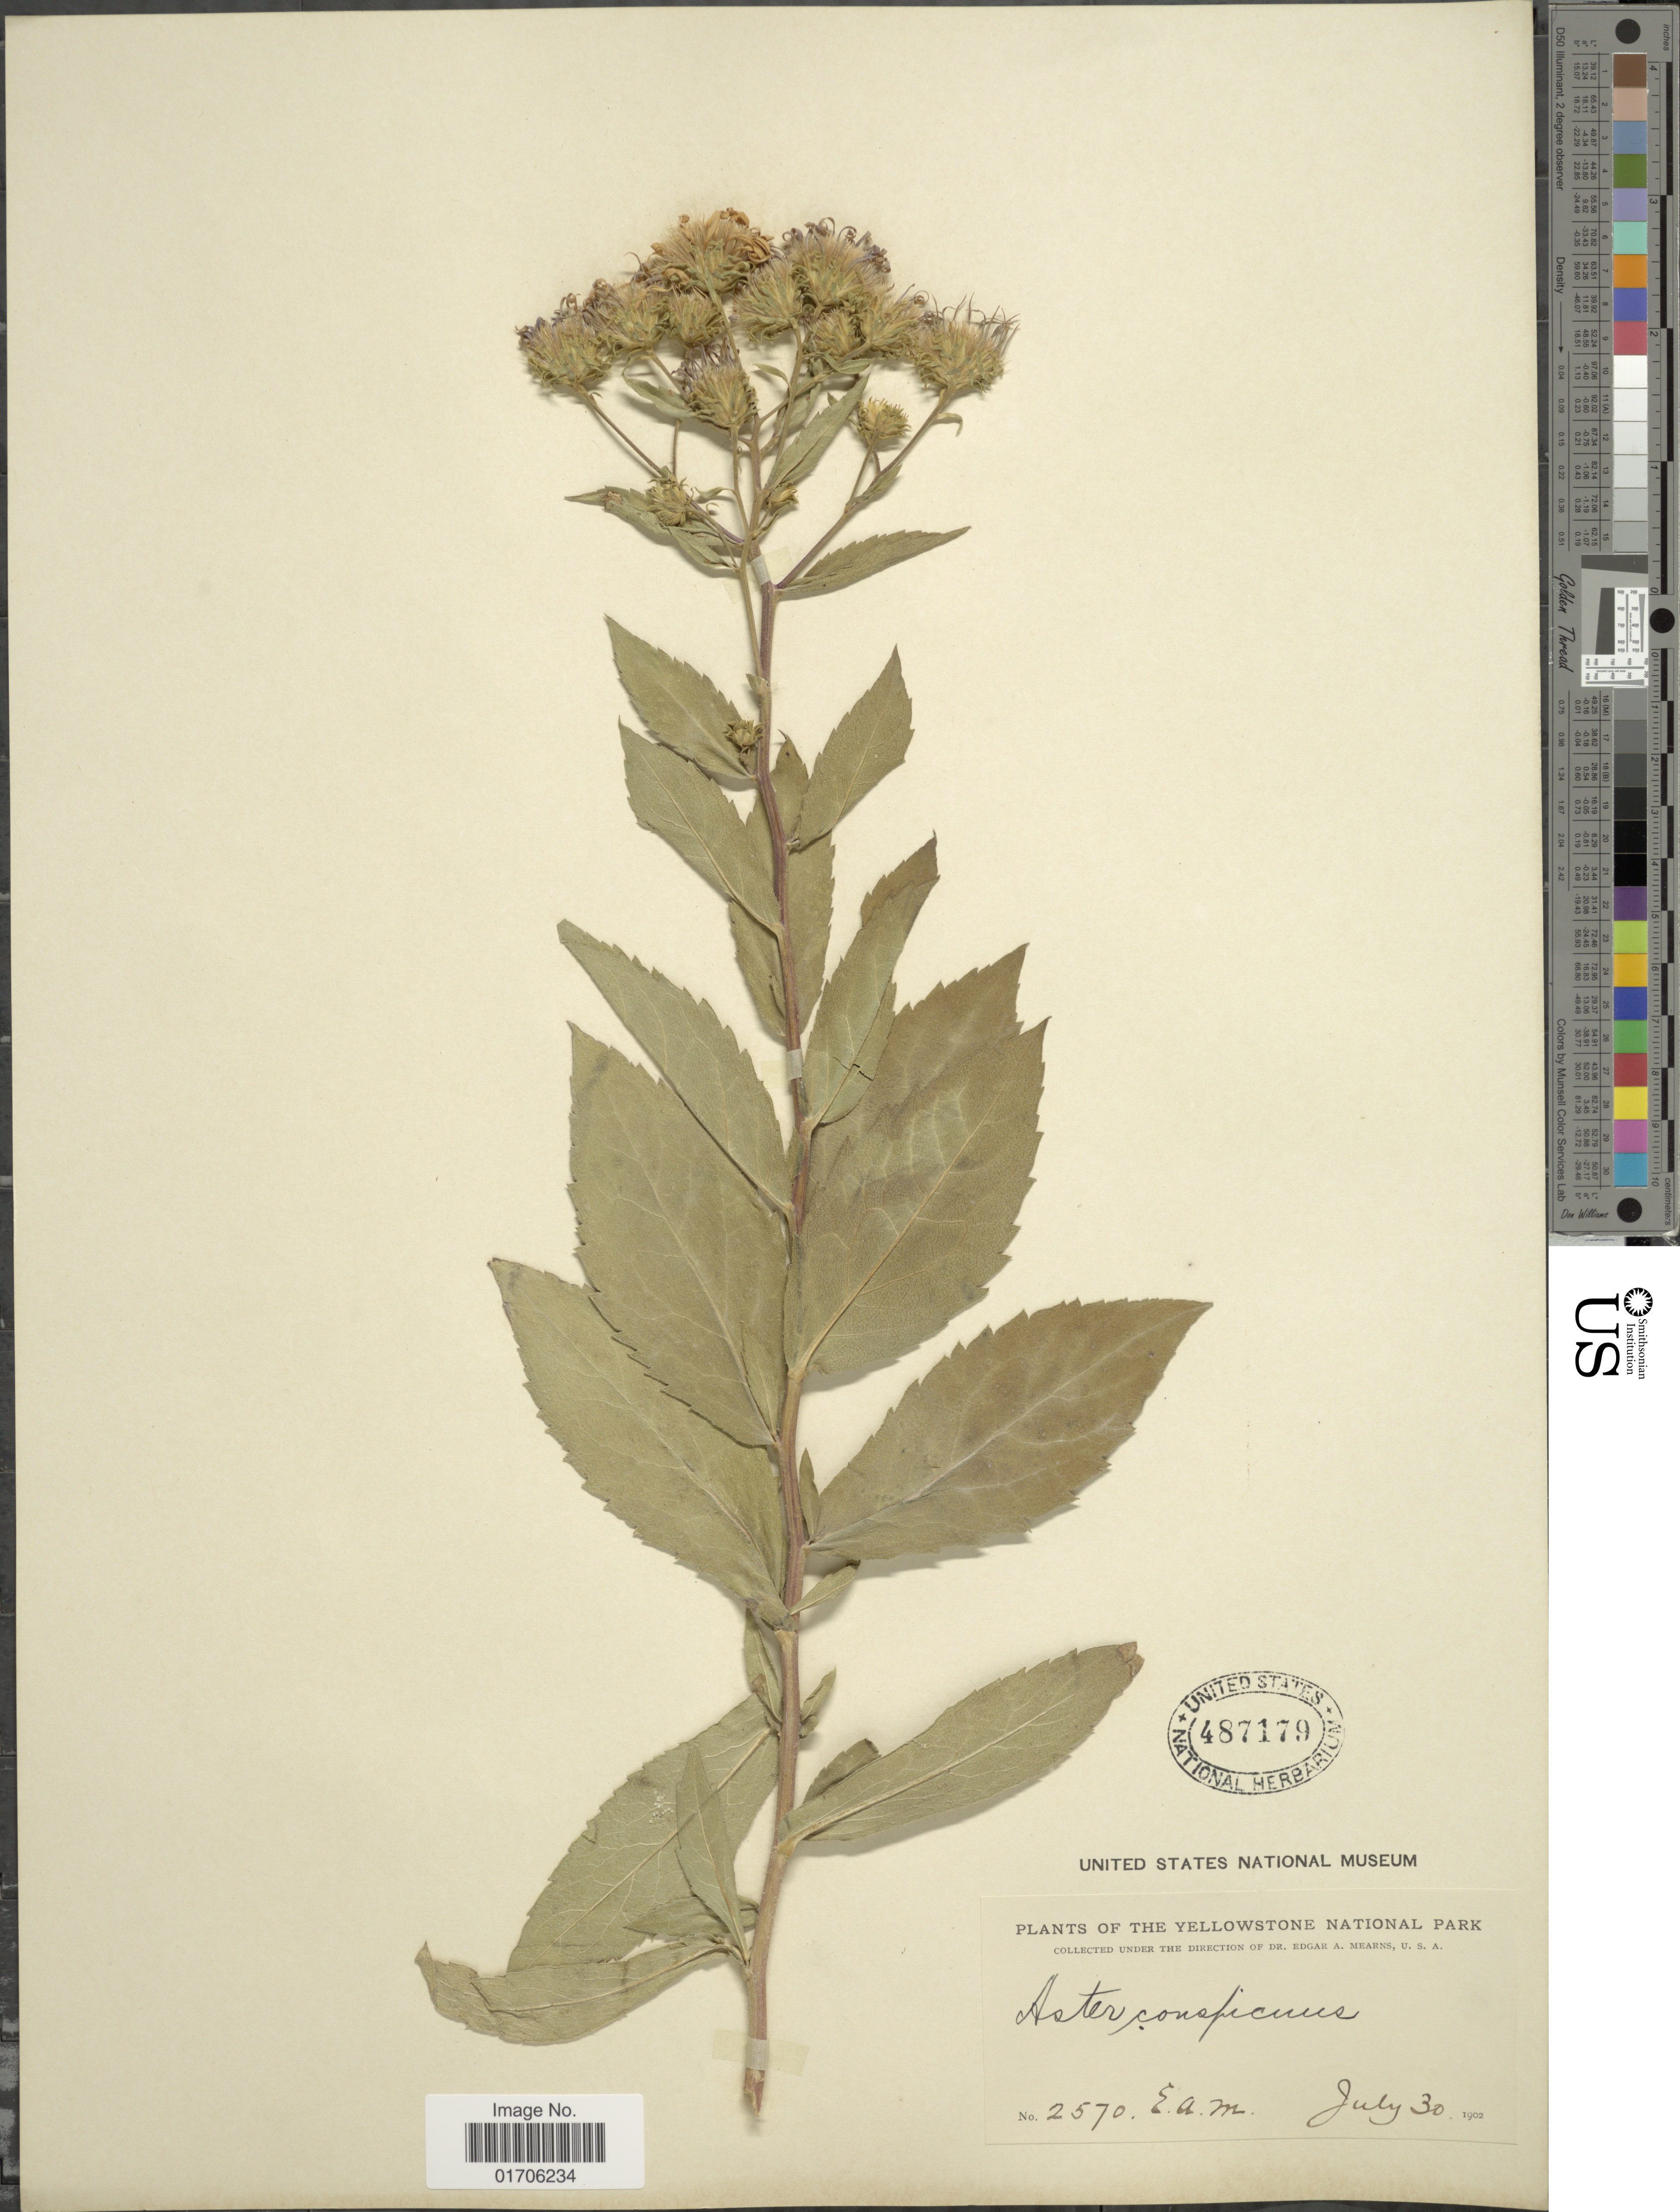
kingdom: Plantae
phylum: Tracheophyta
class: Magnoliopsida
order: Asterales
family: Asteraceae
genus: Eurybia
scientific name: Eurybia conspicua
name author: (Lindl.) G.L. Nesom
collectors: E. A. Mearns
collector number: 2570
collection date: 1902-07-30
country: United States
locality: Yellowstone National Park.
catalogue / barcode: US 487179